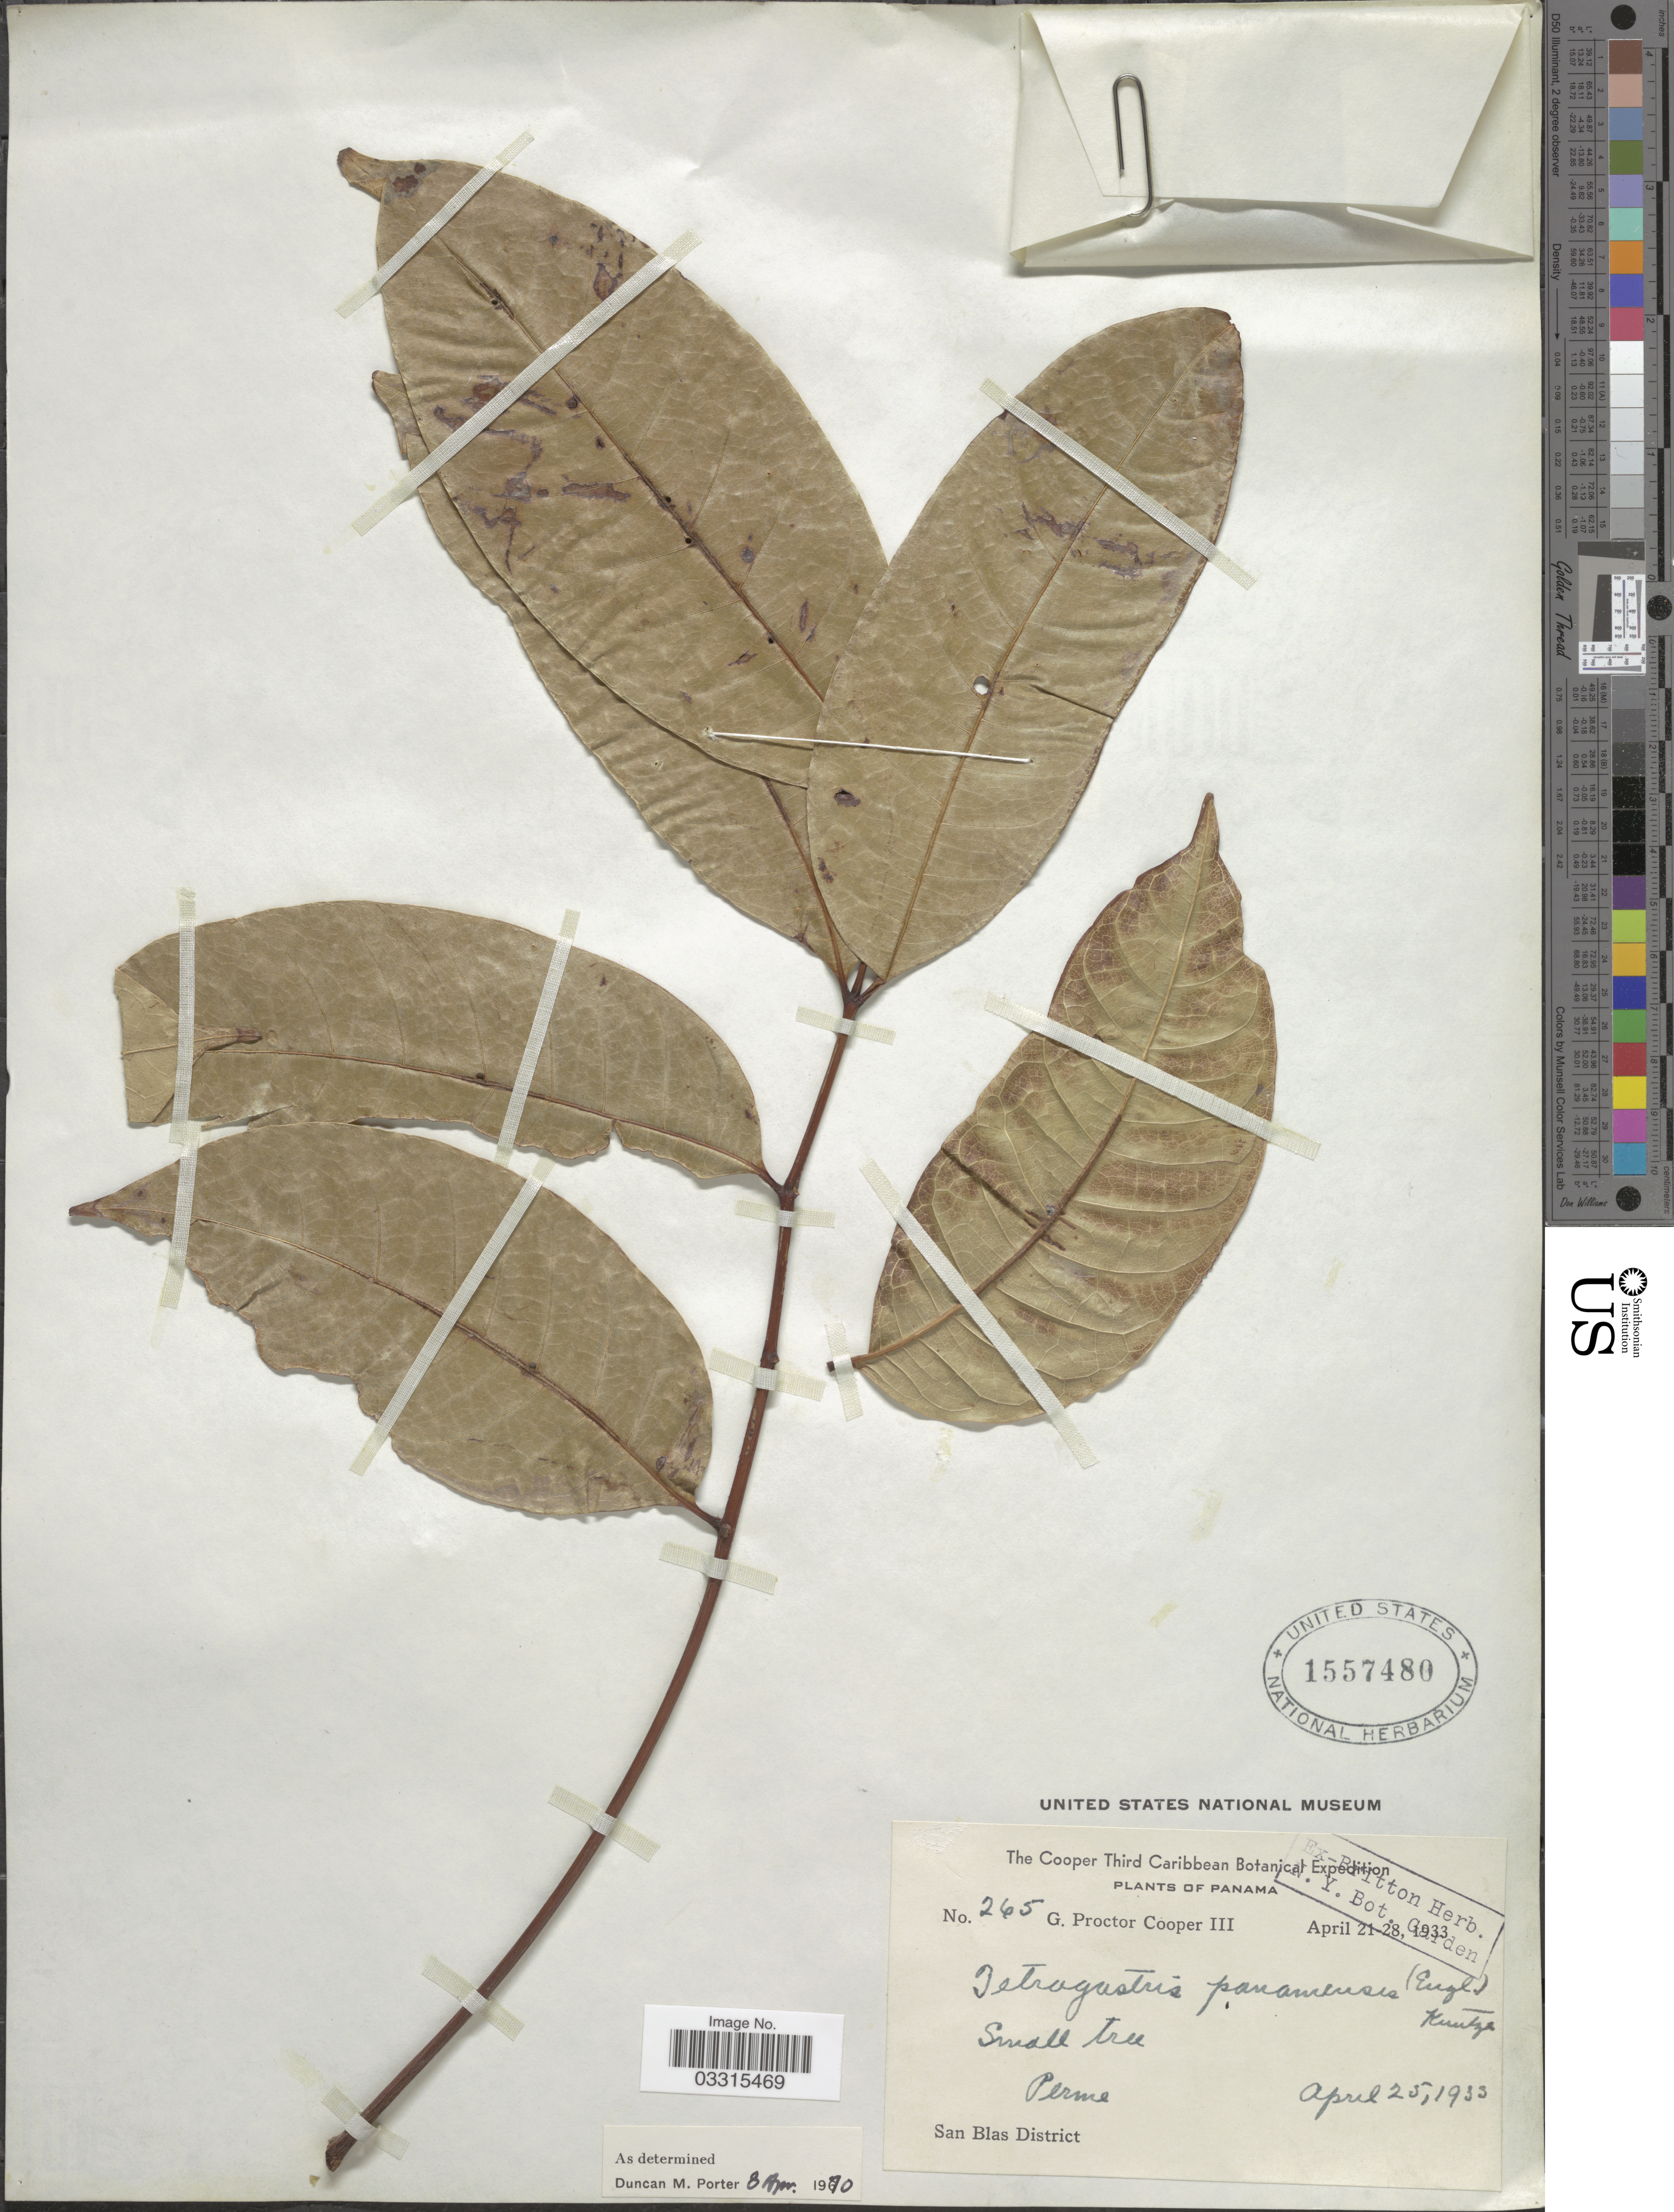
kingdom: Plantae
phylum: Tracheophyta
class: Magnoliopsida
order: Sapindales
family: Burseraceae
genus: Protium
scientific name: Protium stevensonii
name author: (Standl.) Daly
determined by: Daly, Douglas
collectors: G. Cooper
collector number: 265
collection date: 1933-04-25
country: Panama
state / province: Kuna Yala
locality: Perme [unsure placement]. San Blas District.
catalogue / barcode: US 1557480